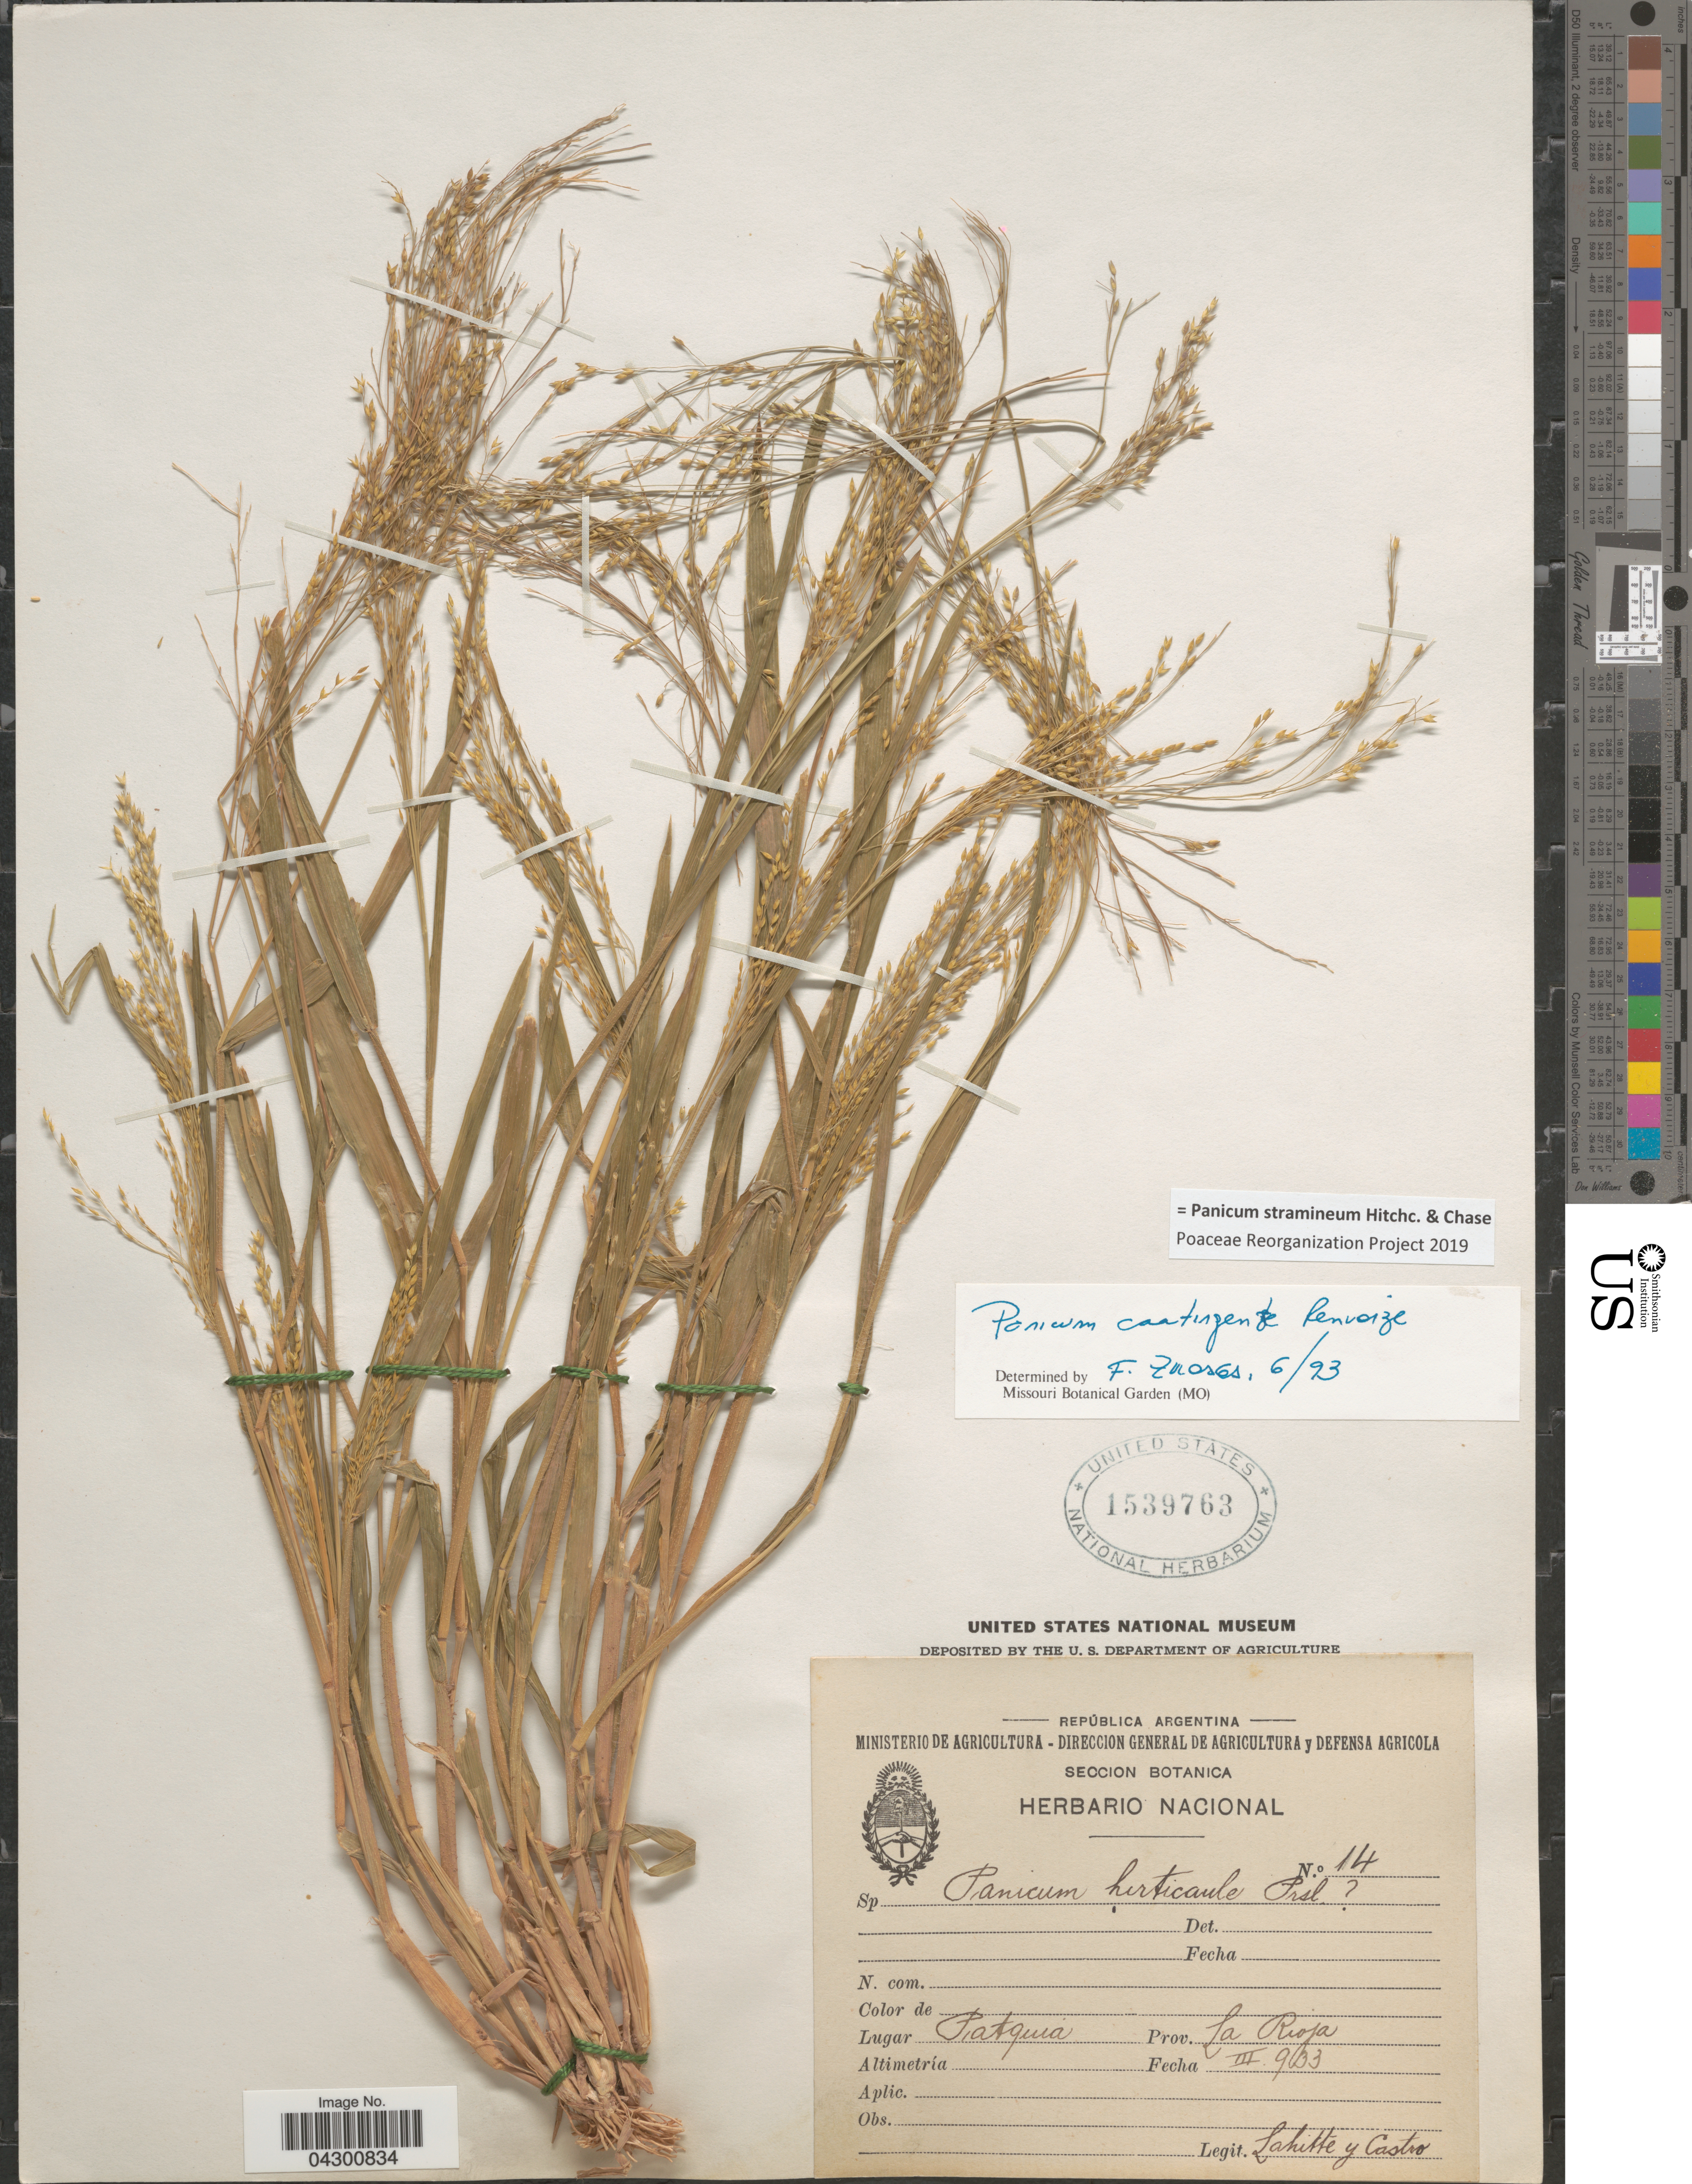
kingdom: Plantae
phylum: Tracheophyta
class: Liliopsida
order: Poales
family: Poaceae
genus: Panicum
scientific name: Panicum stramineum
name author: Hitchc. & Chase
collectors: -. Lahitte & -. Castro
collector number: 14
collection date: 1933-03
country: Argentina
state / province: La Rioja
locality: Patquia.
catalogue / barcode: US 1539763